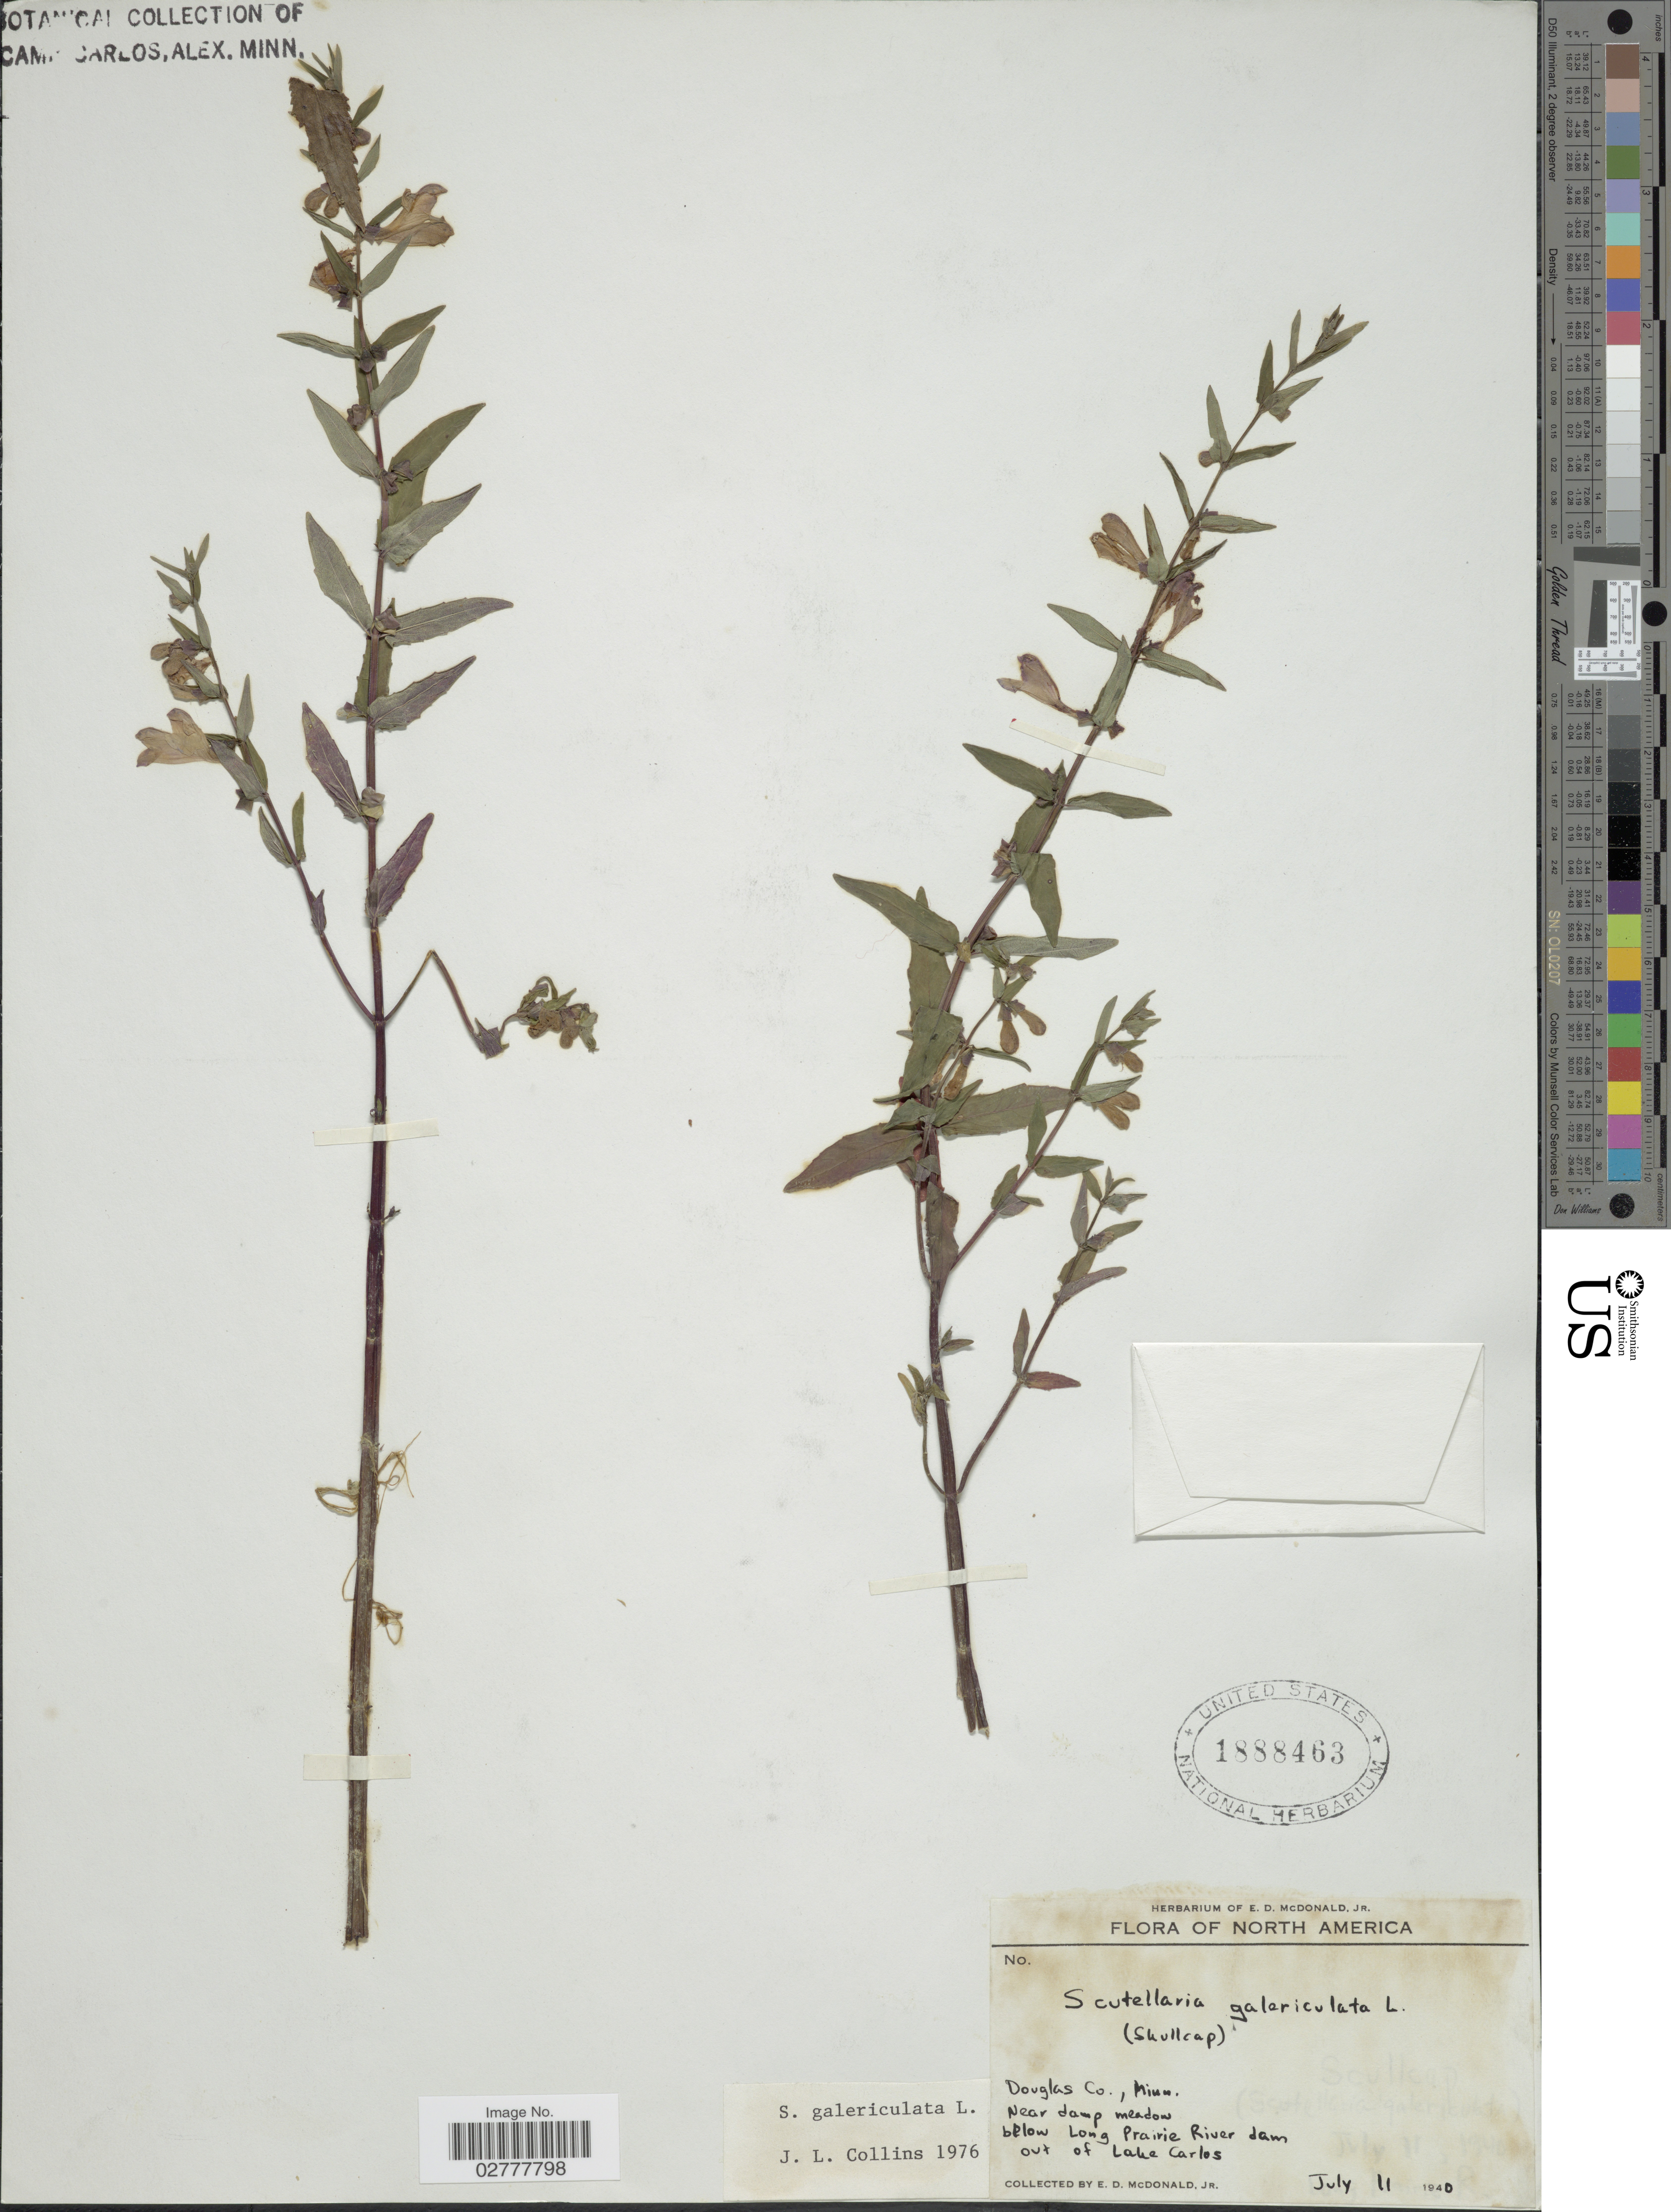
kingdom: Plantae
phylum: Tracheophyta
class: Magnoliopsida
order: Lamiales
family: Lamiaceae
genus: Scutellaria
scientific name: Scutellaria galericulata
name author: L.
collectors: E. D. McDonald Jr.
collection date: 1940-07-11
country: United States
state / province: Minnesota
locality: Douglas Co. Near damp meadow, below Long Prairie River dam out of Lake Carlos.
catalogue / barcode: US 1888463